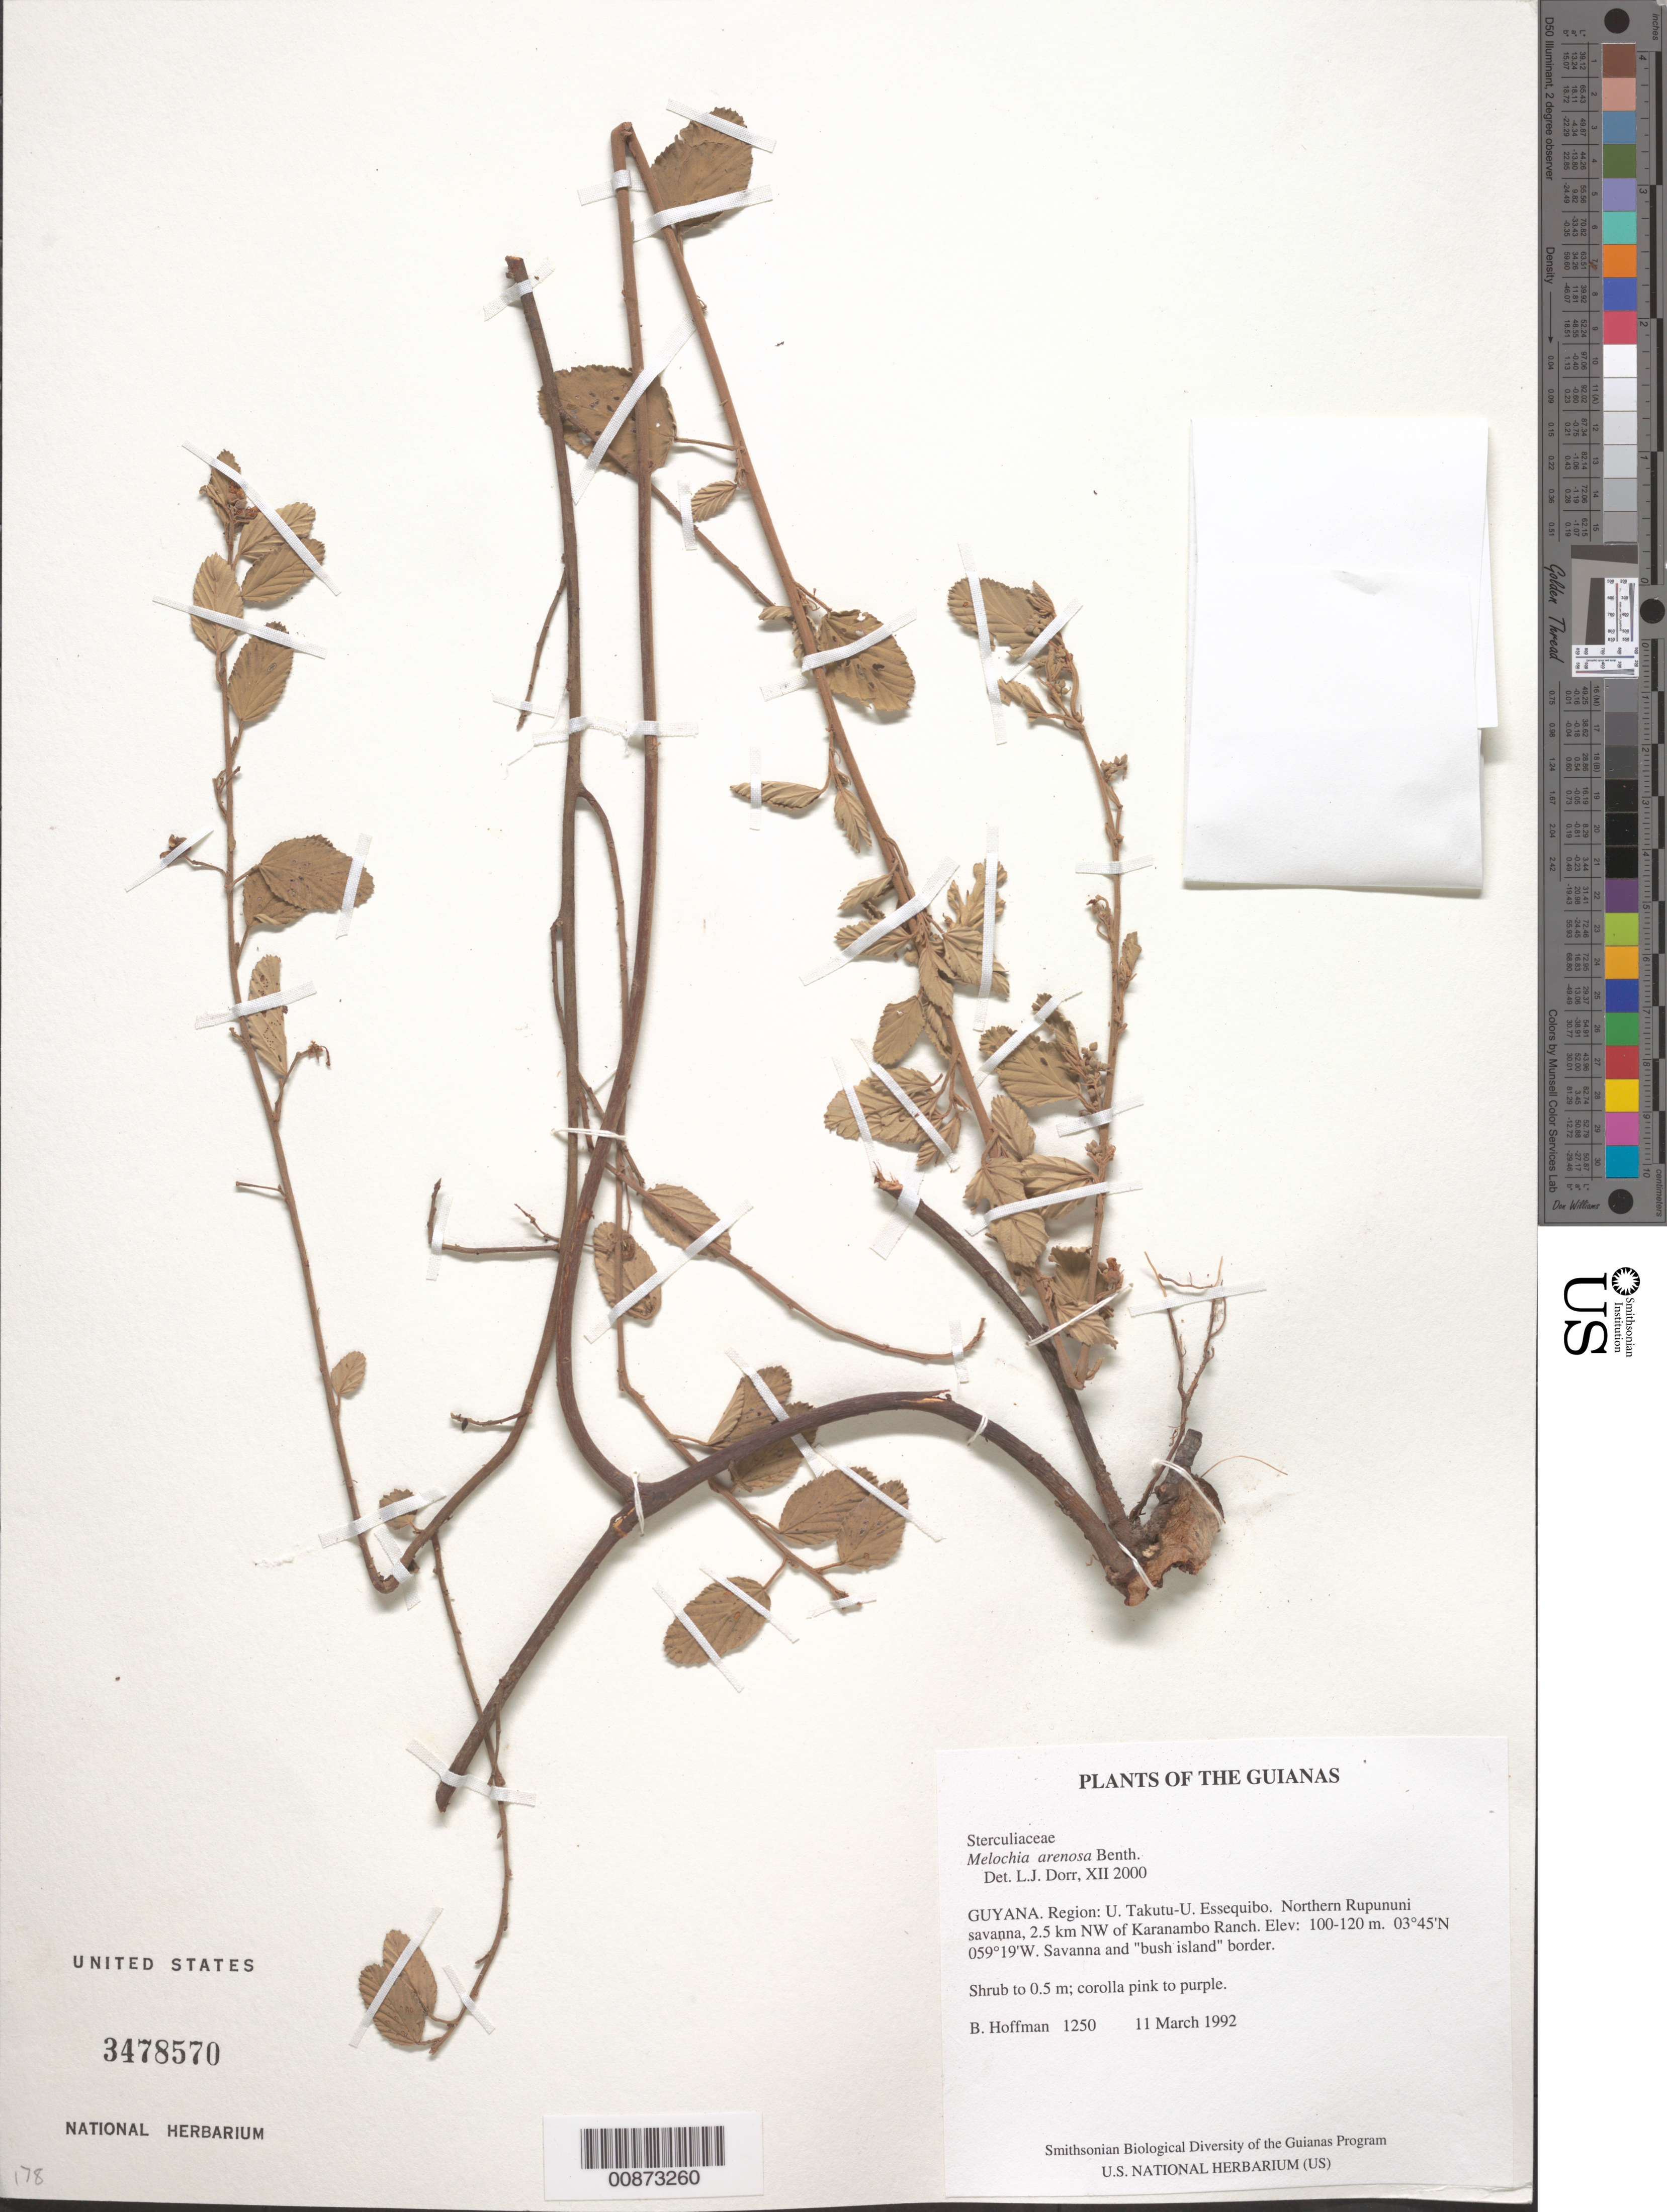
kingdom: Plantae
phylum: Tracheophyta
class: Magnoliopsida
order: Malvales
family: Malvaceae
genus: Melochia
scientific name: Melochia arenosa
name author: Benth.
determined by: Dorr, L. J., (BOT), Smithsonian Institution - National Museum of Natural History (UNITED STATES)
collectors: B. Hoffman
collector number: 1250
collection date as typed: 11 March 1992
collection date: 1992-03-11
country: Guyana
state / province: U. Takutu-U. Essequibo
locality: Northern Rupununi savanna, 2.5 km NW of Karanambo Ranch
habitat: Savanna and "bush island" border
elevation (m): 100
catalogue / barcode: US 3478570